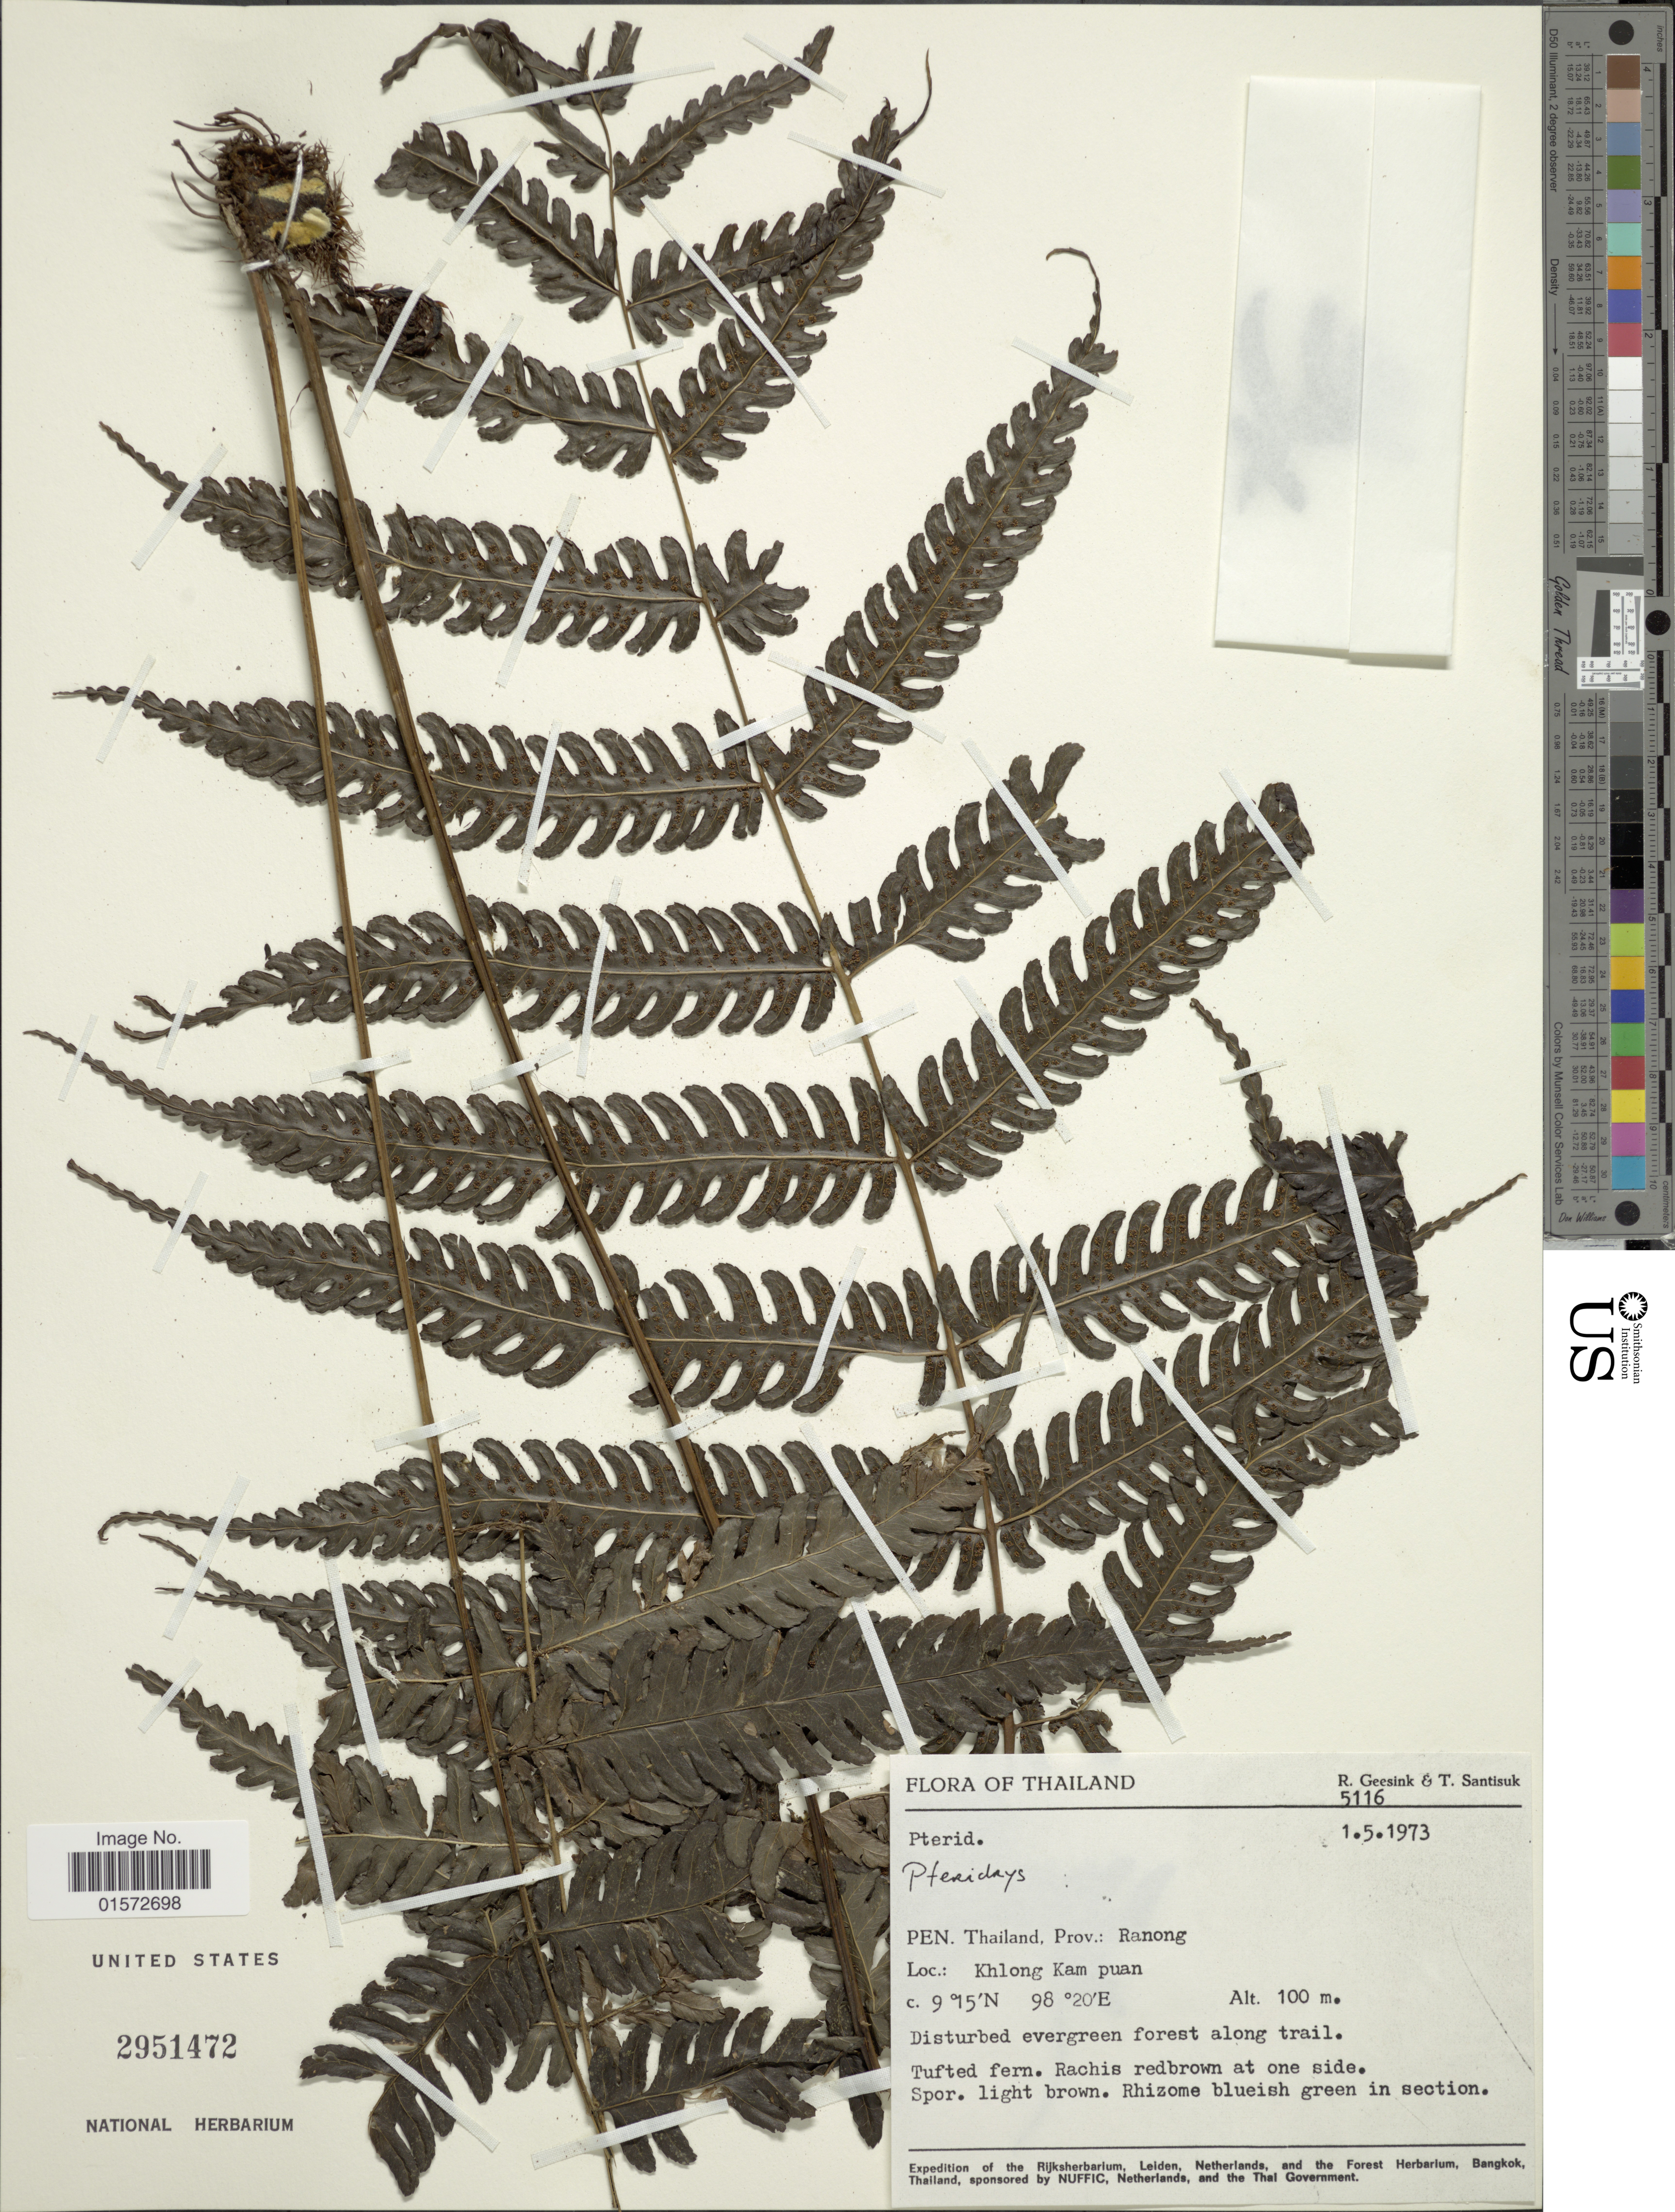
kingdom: Plantae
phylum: Tracheophyta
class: Polypodiopsida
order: Polypodiales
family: Tectariaceae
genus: Pteridrys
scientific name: Pteridrys sp.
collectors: R. Geesink & T. Santisuk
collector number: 5116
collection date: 1973-05-01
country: Thailand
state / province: Ranong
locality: Pen. Thailand. Prov: Ranong Khlong Kam puan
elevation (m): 100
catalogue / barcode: US 2951472